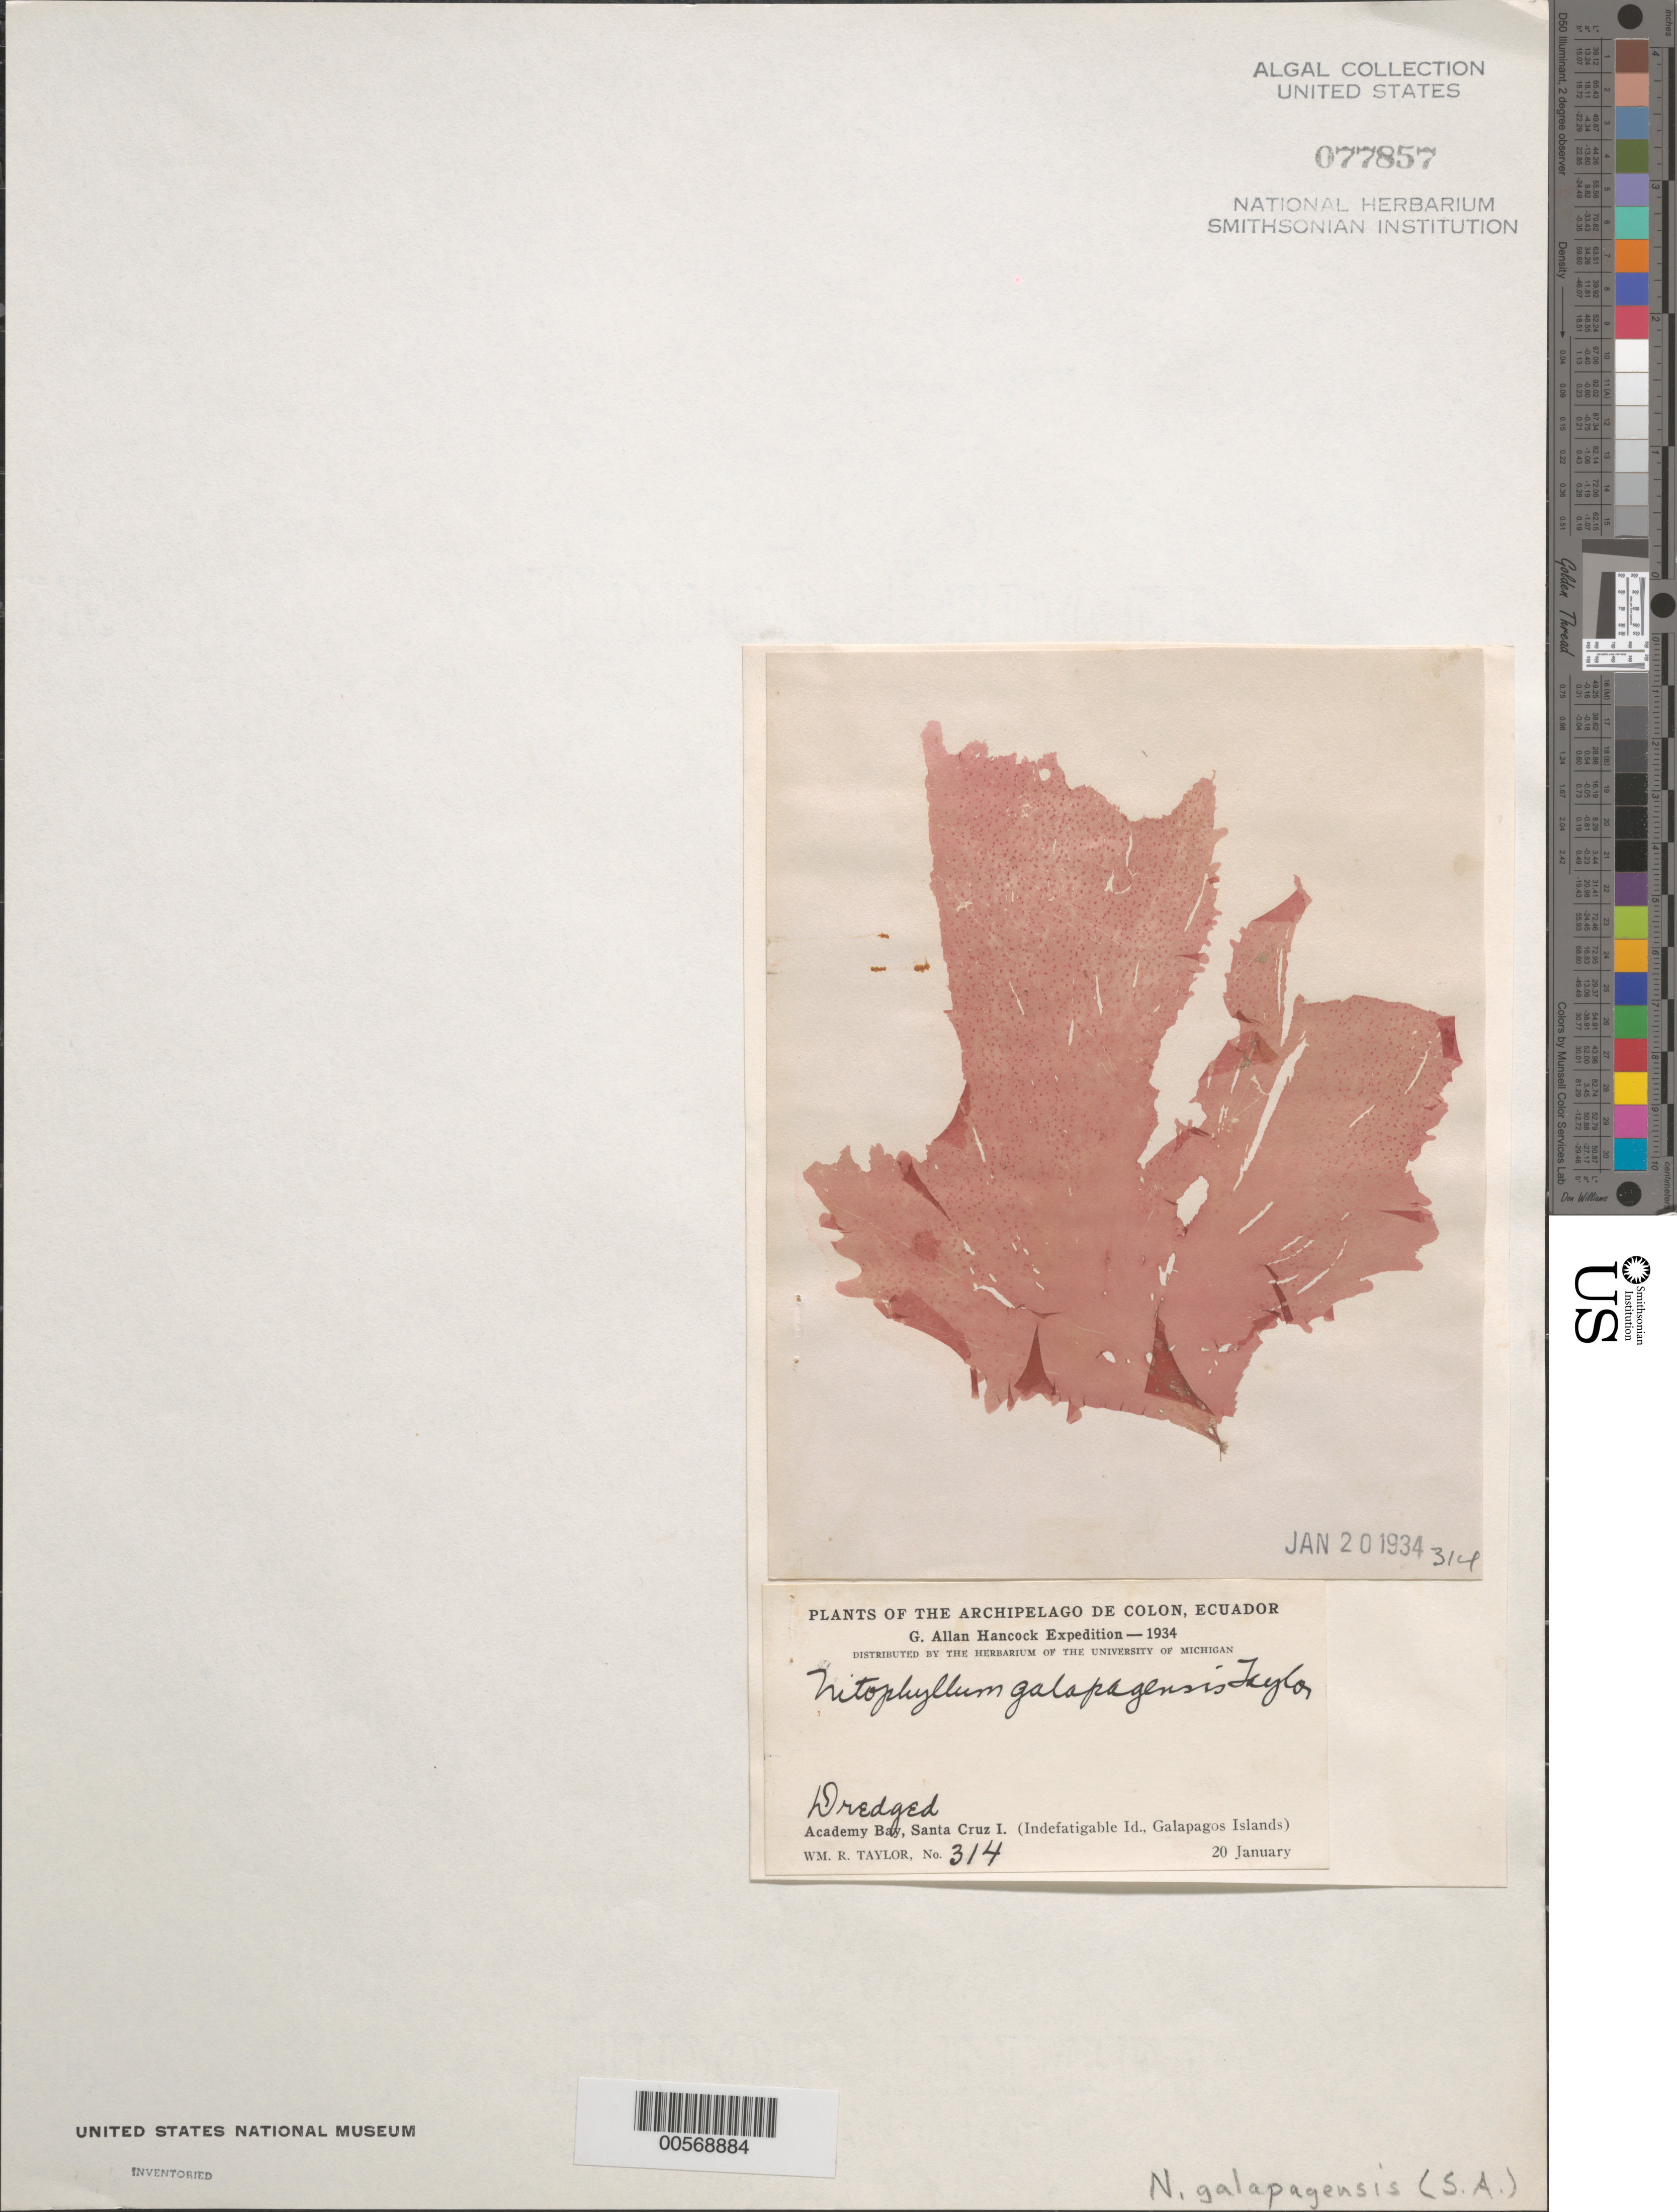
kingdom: Plantae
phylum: Rhodophyta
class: Florideophyceae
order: Ceramiales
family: Delesseriaceae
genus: Nitophyllum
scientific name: Nitophyllum galapagensis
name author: W.R. Taylor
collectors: W. R. Taylor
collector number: WRT 34-314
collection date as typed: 20 Jan 1934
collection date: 1934-01-20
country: Ecuador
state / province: Colón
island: Santa Cruz [Indefatigable, Chaves]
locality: Academy Bay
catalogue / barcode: US 77857